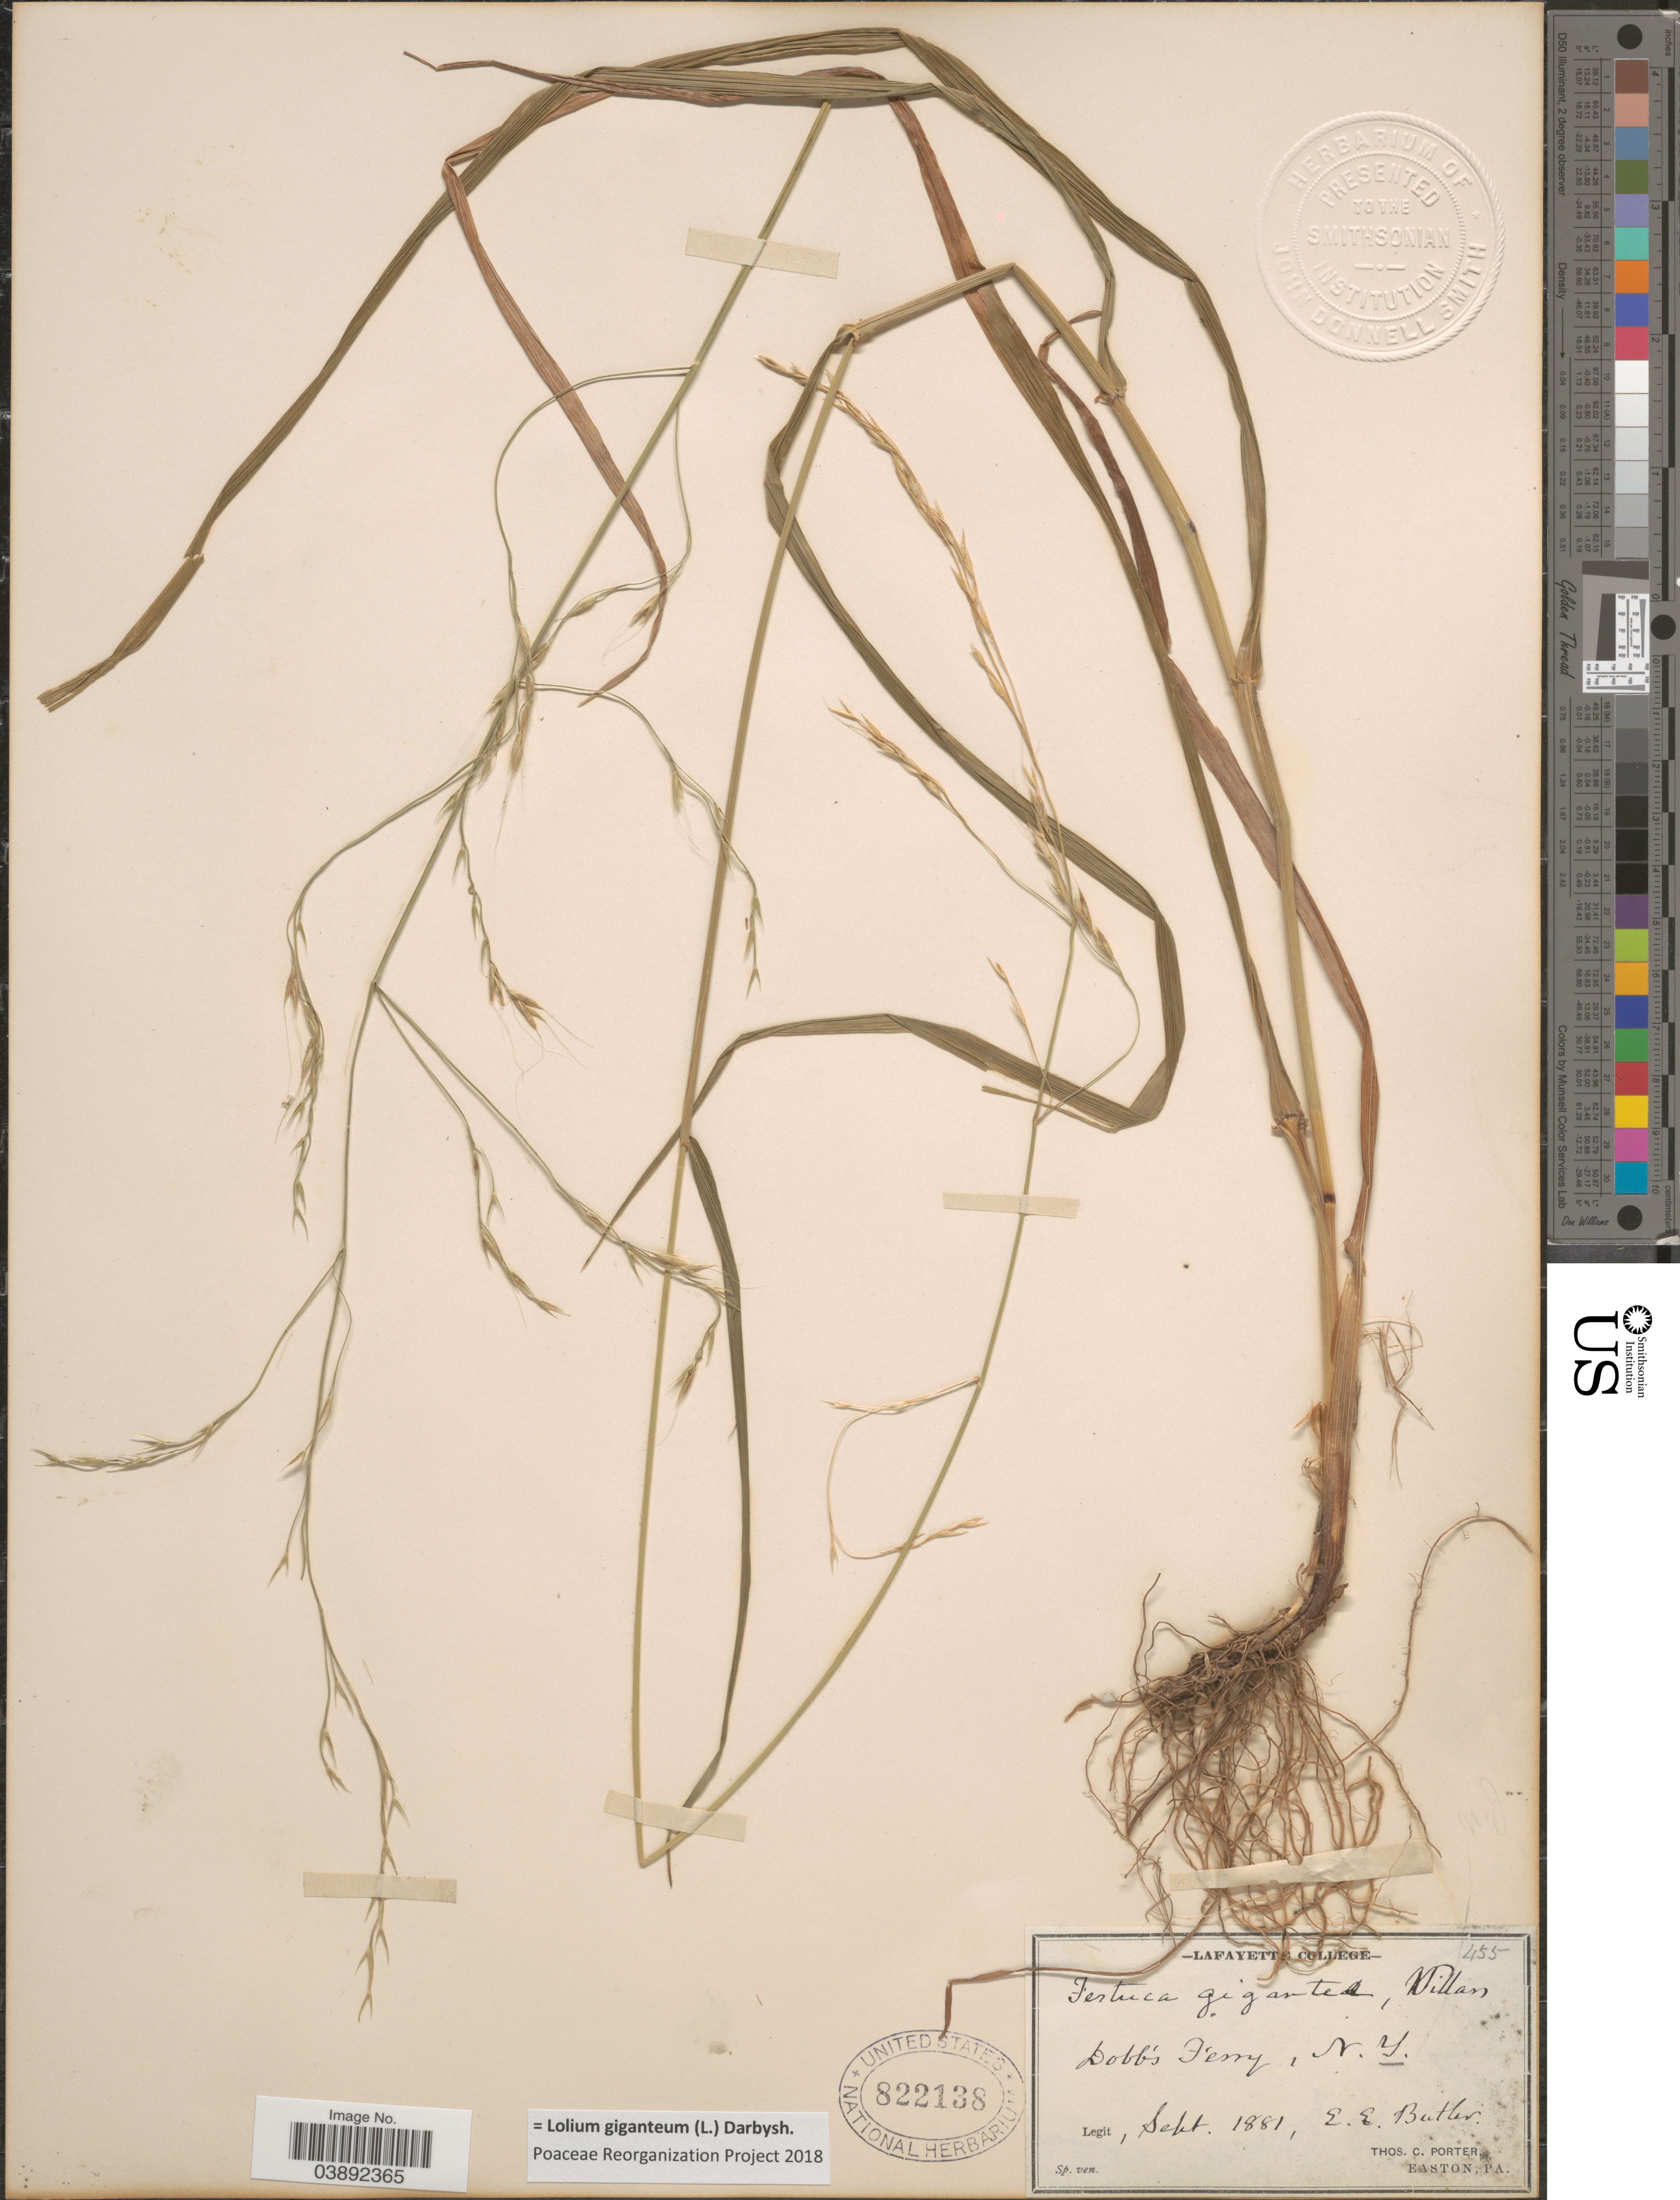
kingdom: Plantae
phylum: Tracheophyta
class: Liliopsida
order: Poales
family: Poaceae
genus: Lolium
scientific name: Lolium giganteum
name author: (L.) Darbysh.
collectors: E. Butler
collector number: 455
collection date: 1881-09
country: United States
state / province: New Jersey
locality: Dobb's Ferry.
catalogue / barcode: US 822138